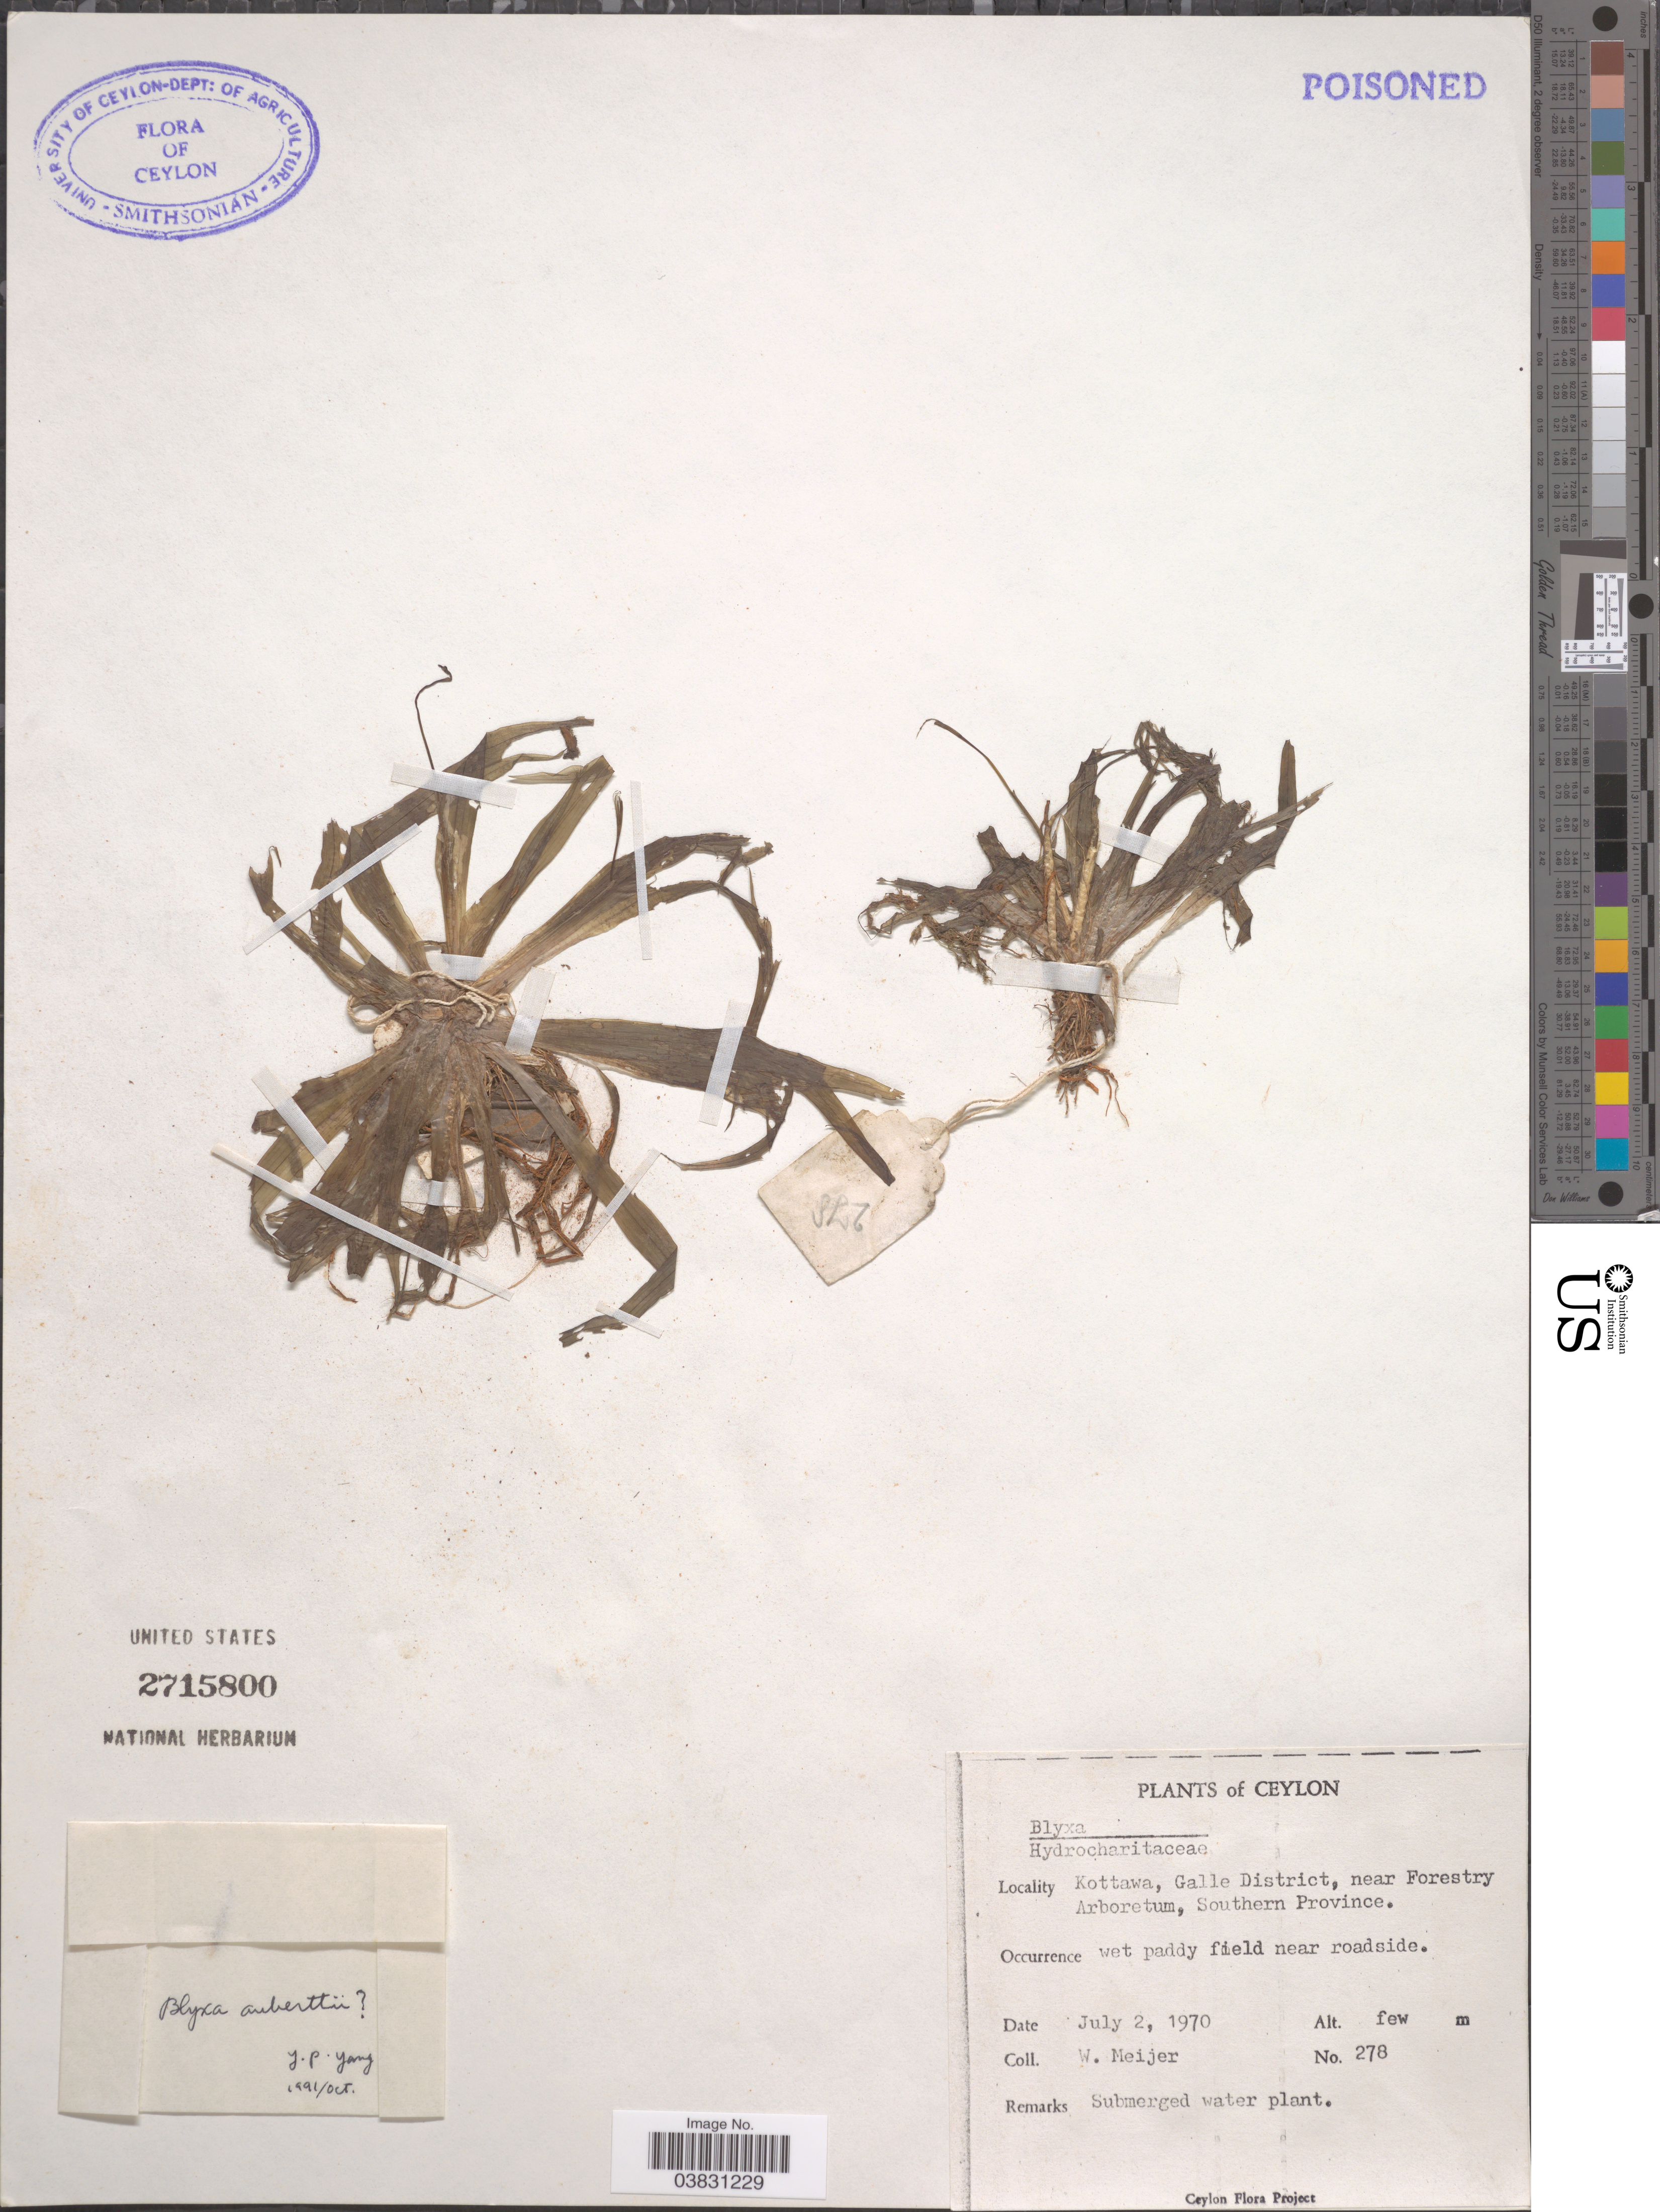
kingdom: Plantae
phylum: Tracheophyta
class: Liliopsida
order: Alismatales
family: Hydrocharitaceae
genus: Blyxa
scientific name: Blyxa sp.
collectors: W. Meijer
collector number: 278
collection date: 1970-07-02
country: Sri Lanka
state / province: Southern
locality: Ceylon. Kottawa, Galle District, near Forestry Arboretum.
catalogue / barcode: US 2715800